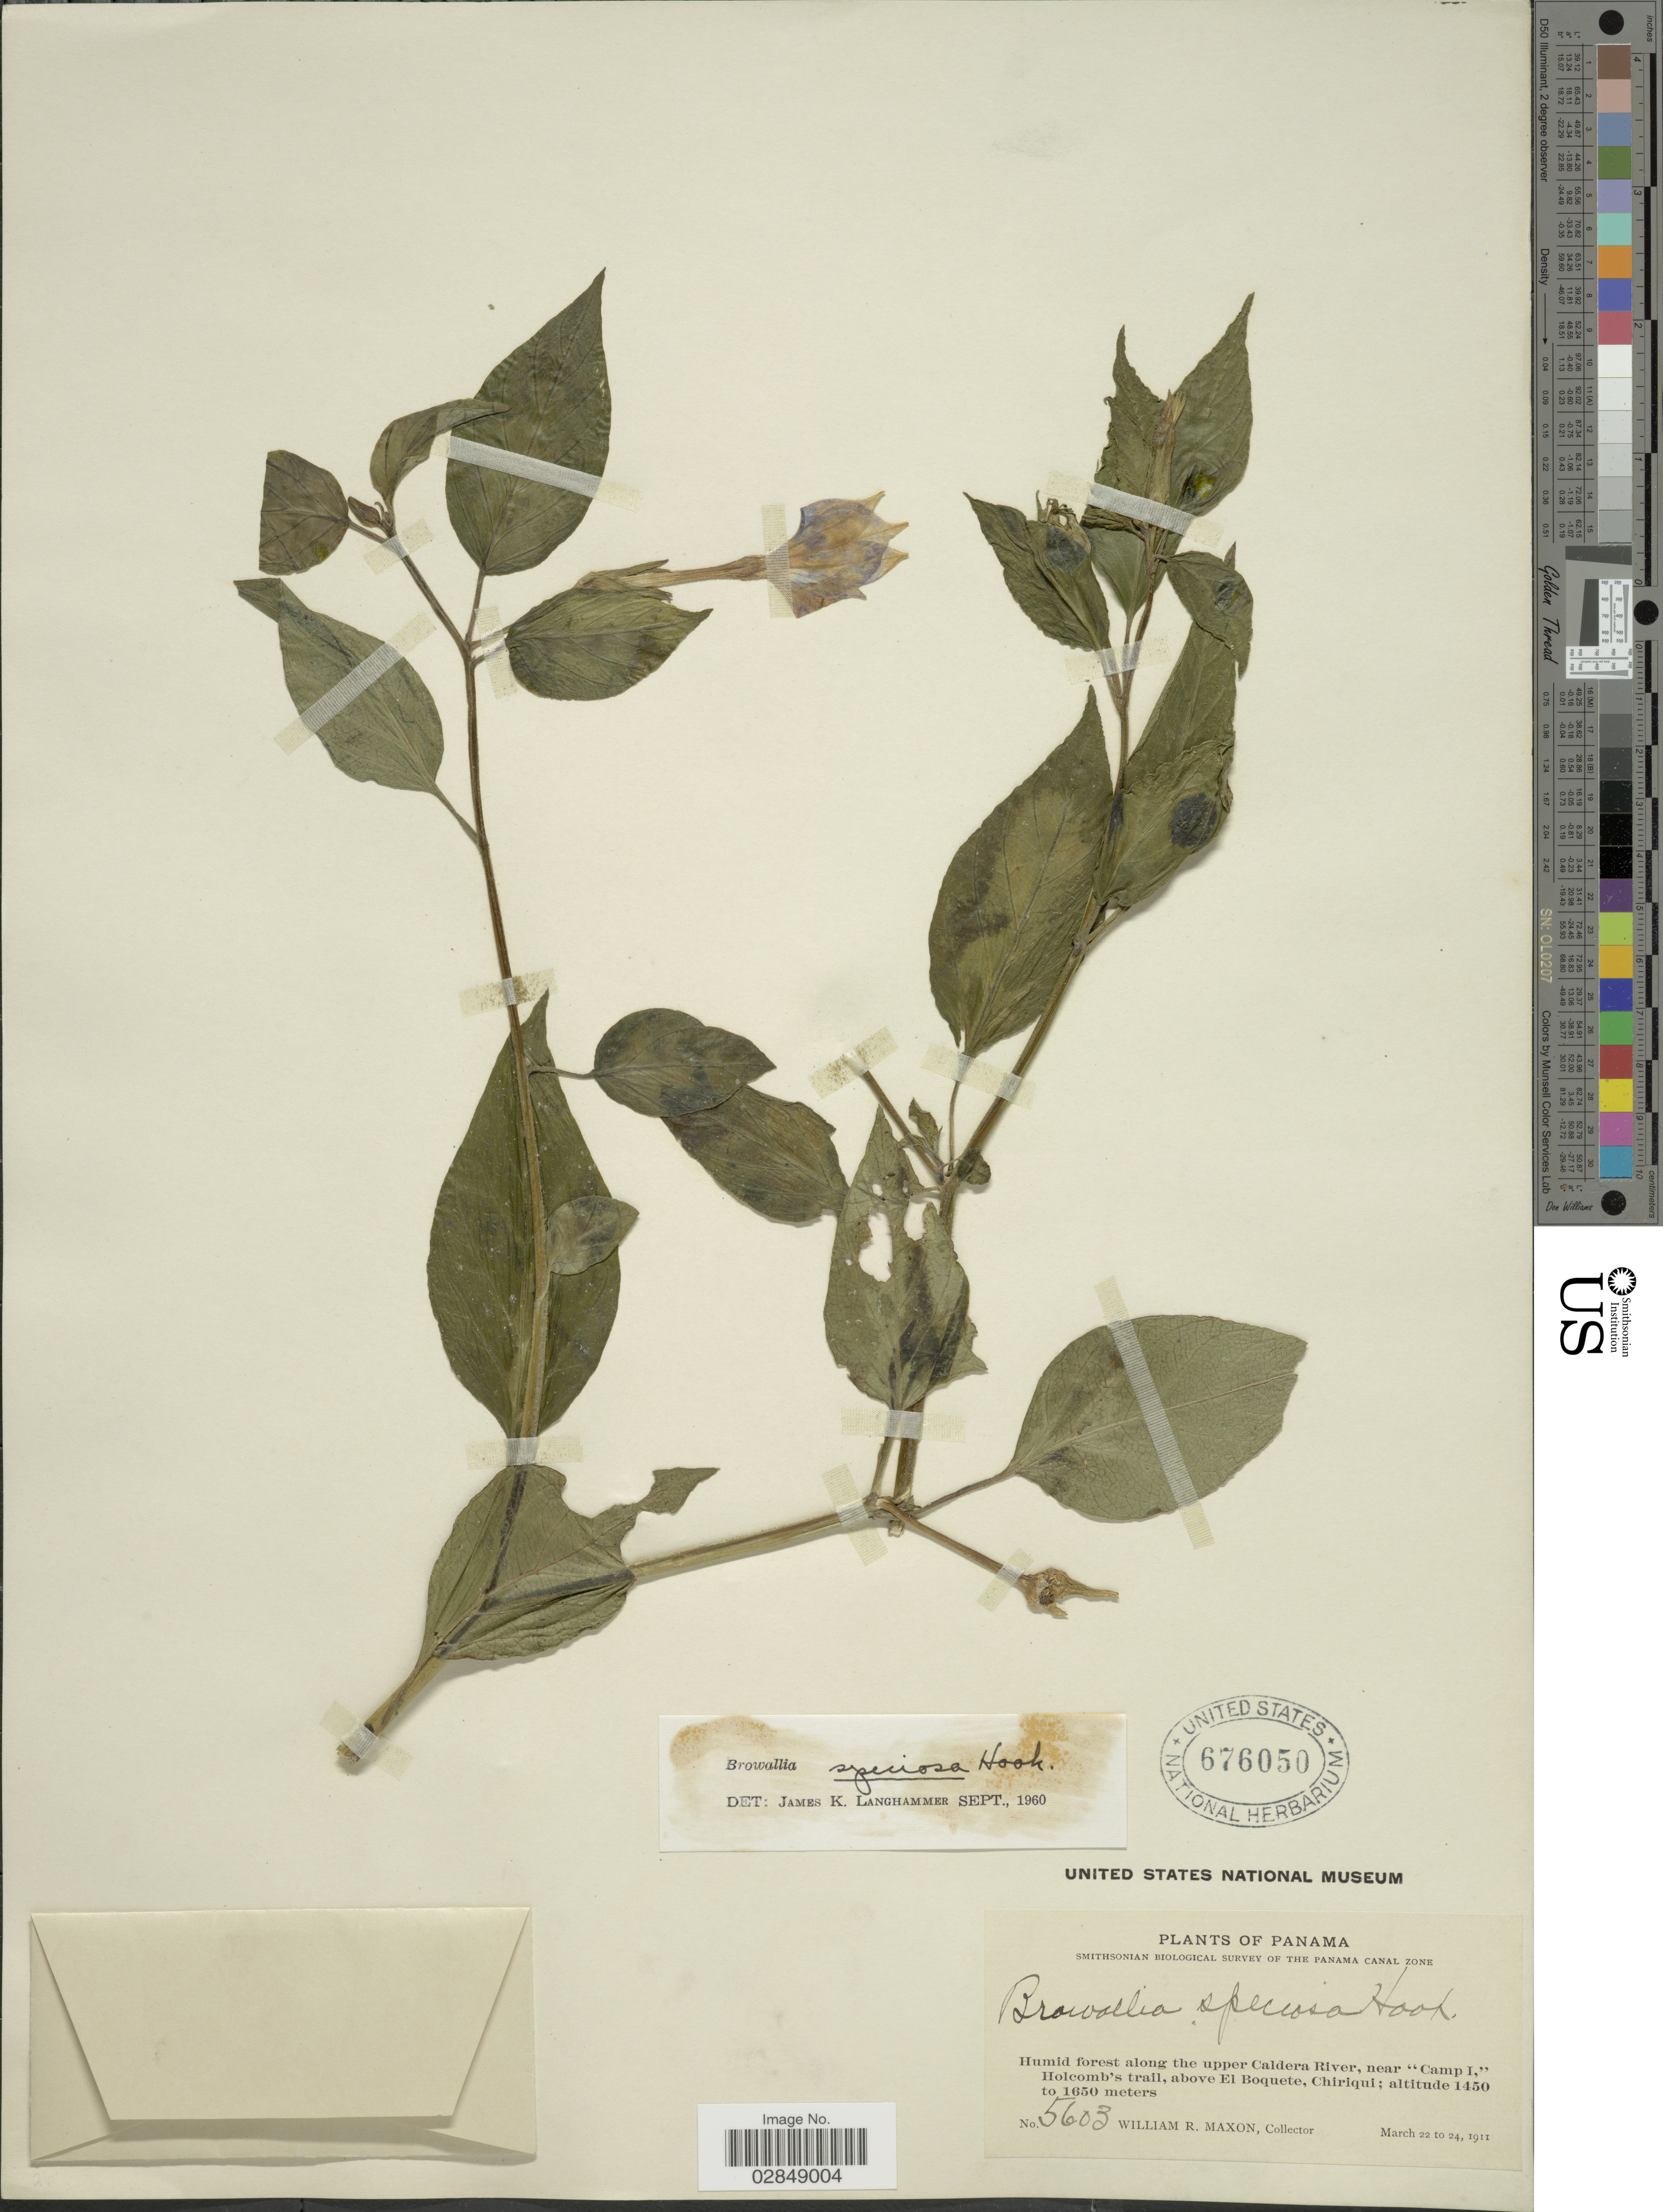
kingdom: Plantae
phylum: Tracheophyta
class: Magnoliopsida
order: Solanales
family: Solanaceae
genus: Browallia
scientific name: Browallia speciosa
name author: Hook.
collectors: W. R. Maxon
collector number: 5603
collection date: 1911-03-22/1911-03-24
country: Panama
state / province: Chiriqui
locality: Humid forest along the upper Caldera River, near "Camp I", Holcomb's trail, above El Boquete.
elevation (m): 1450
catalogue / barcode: US 676050